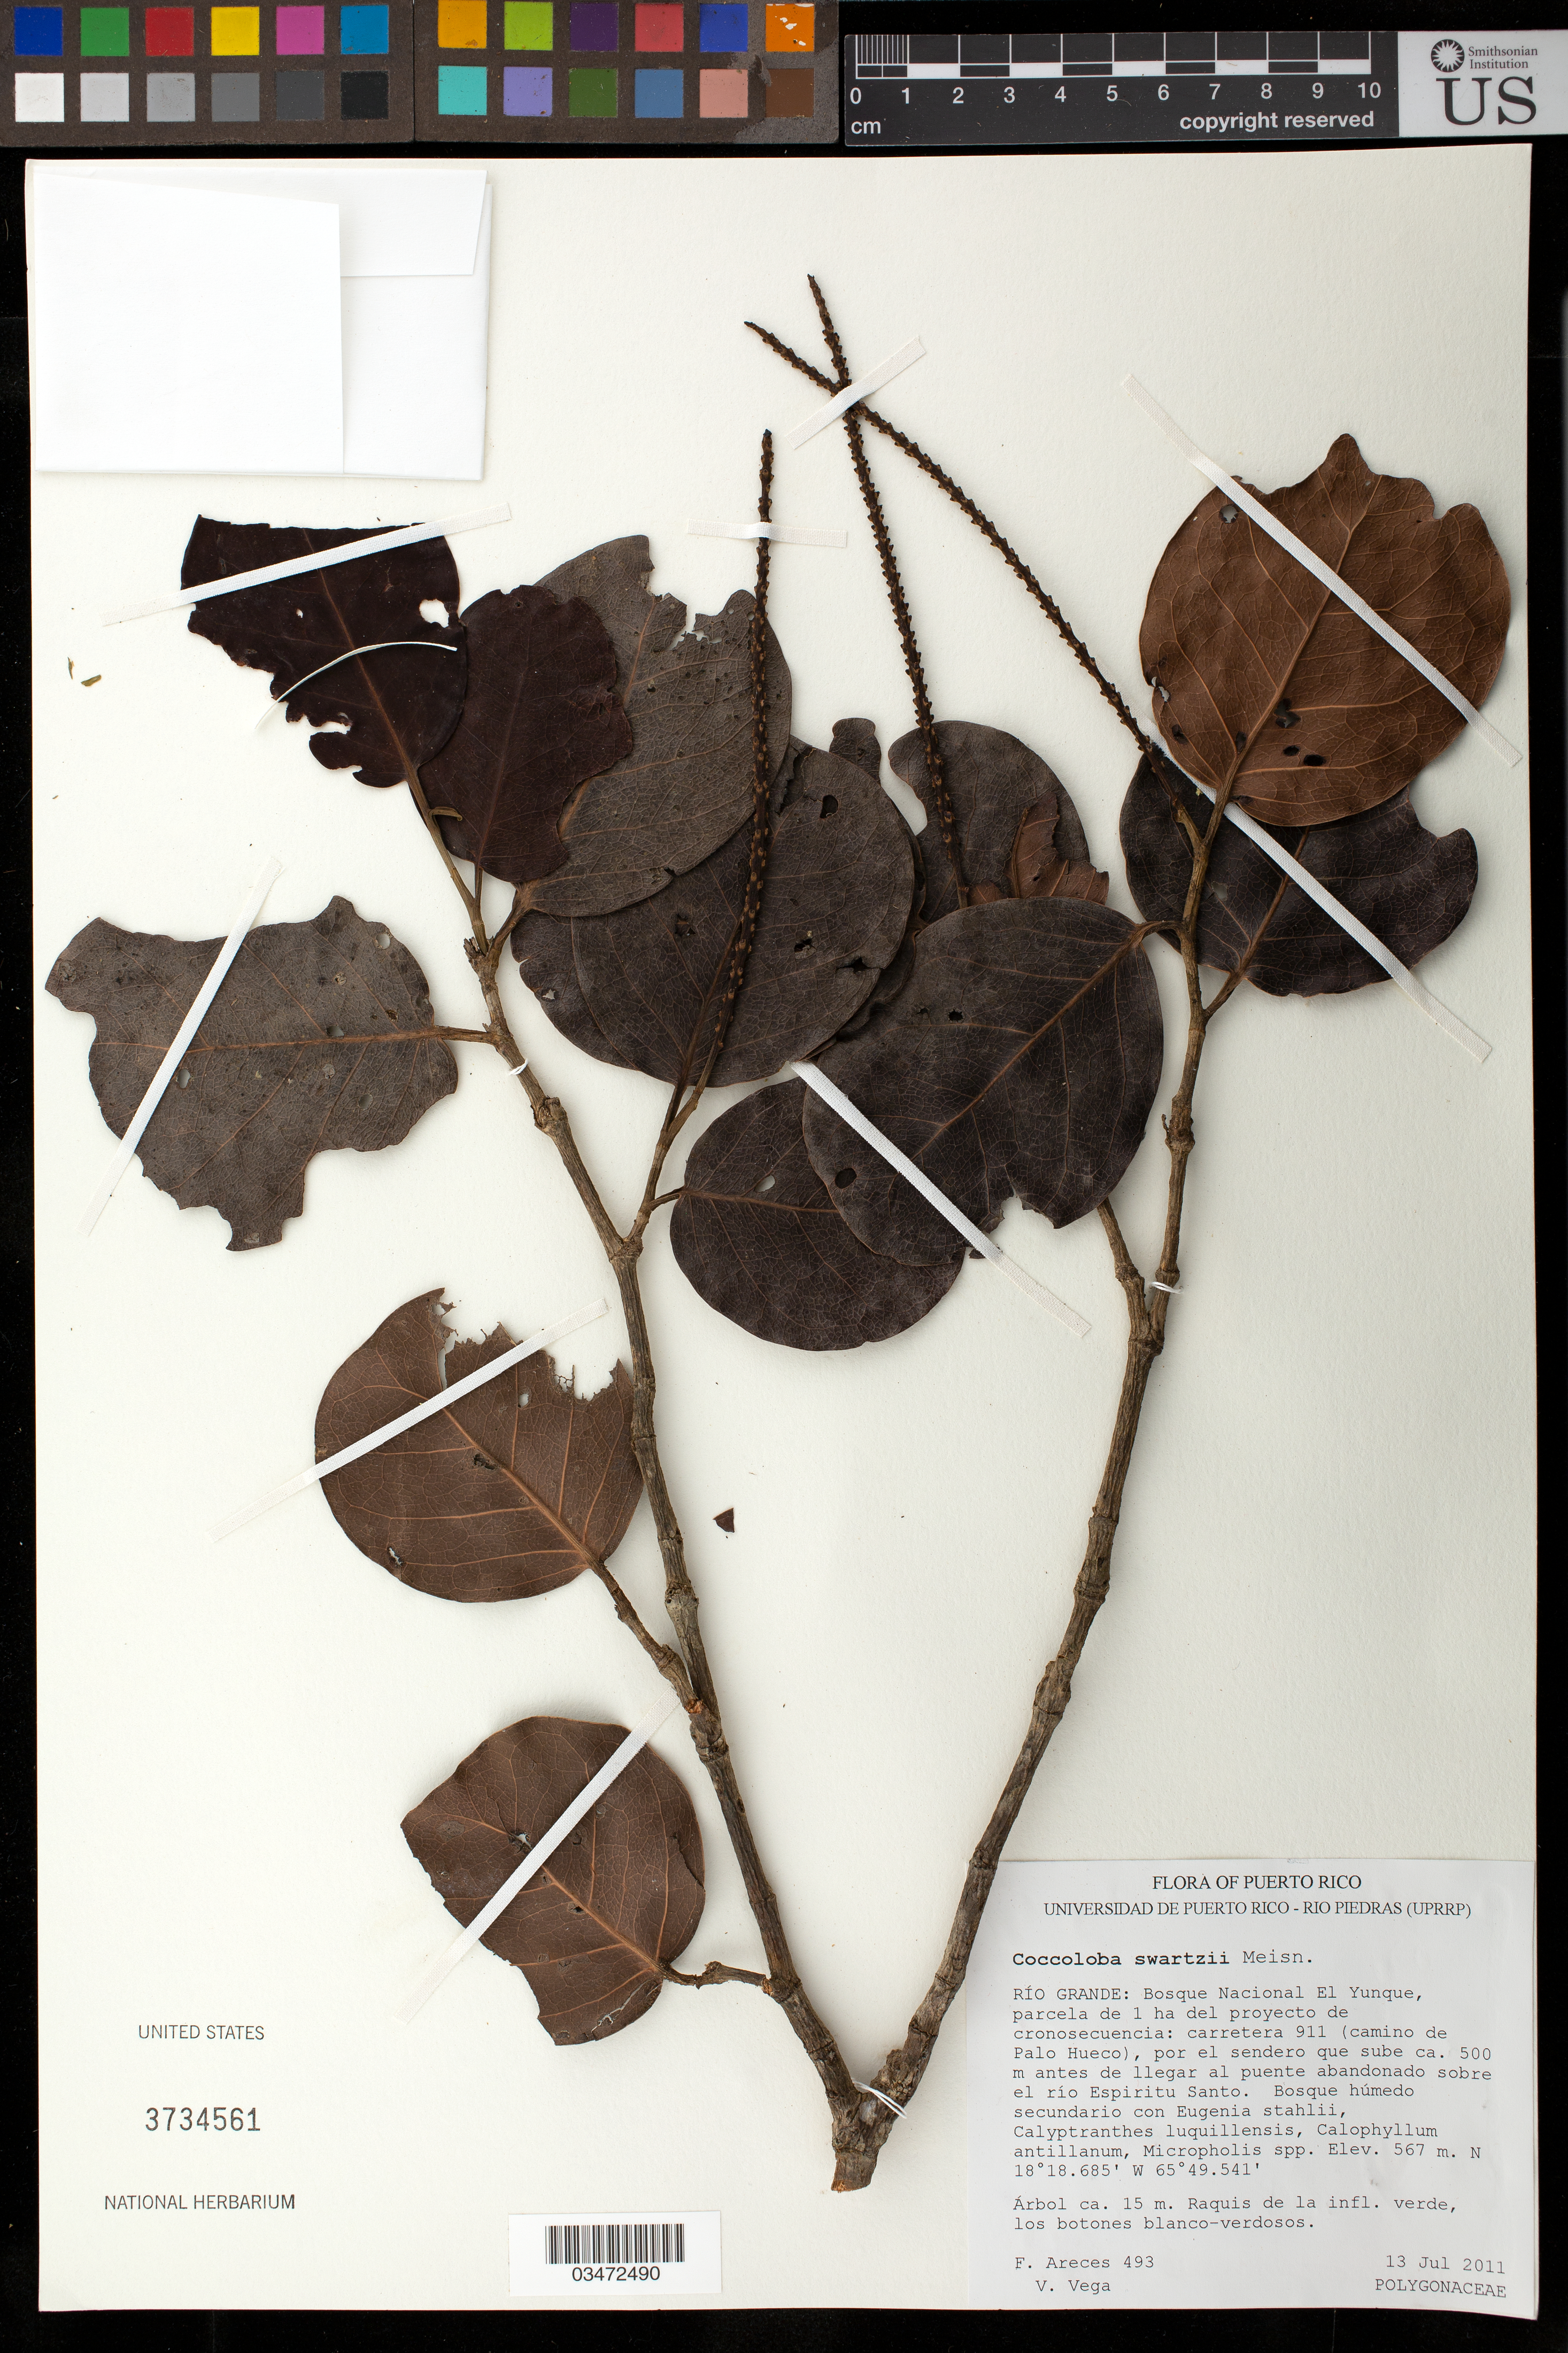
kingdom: Plantae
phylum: Tracheophyta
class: Magnoliopsida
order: Caryophyllales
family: Polygonaceae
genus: Coccoloba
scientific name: Coccoloba swartzii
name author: Meisn.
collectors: F. Areces Berazaín & V. Vega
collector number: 493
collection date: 2011-07-13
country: Puerto Rico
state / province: Río Grande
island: Puerto Rico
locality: Bosque Nacional El Yunque, carretera 911 (camino de Palo Hueco), ca. 500 m antes de llegar al puente abondonado sobre el rio Espiritu Santo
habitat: Bosque húmedo secundario con Eugenia stahlii, Calyptranthes luquillensis, Calophyllum antillanum, Micropholis spp.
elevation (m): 567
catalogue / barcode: US 3734561